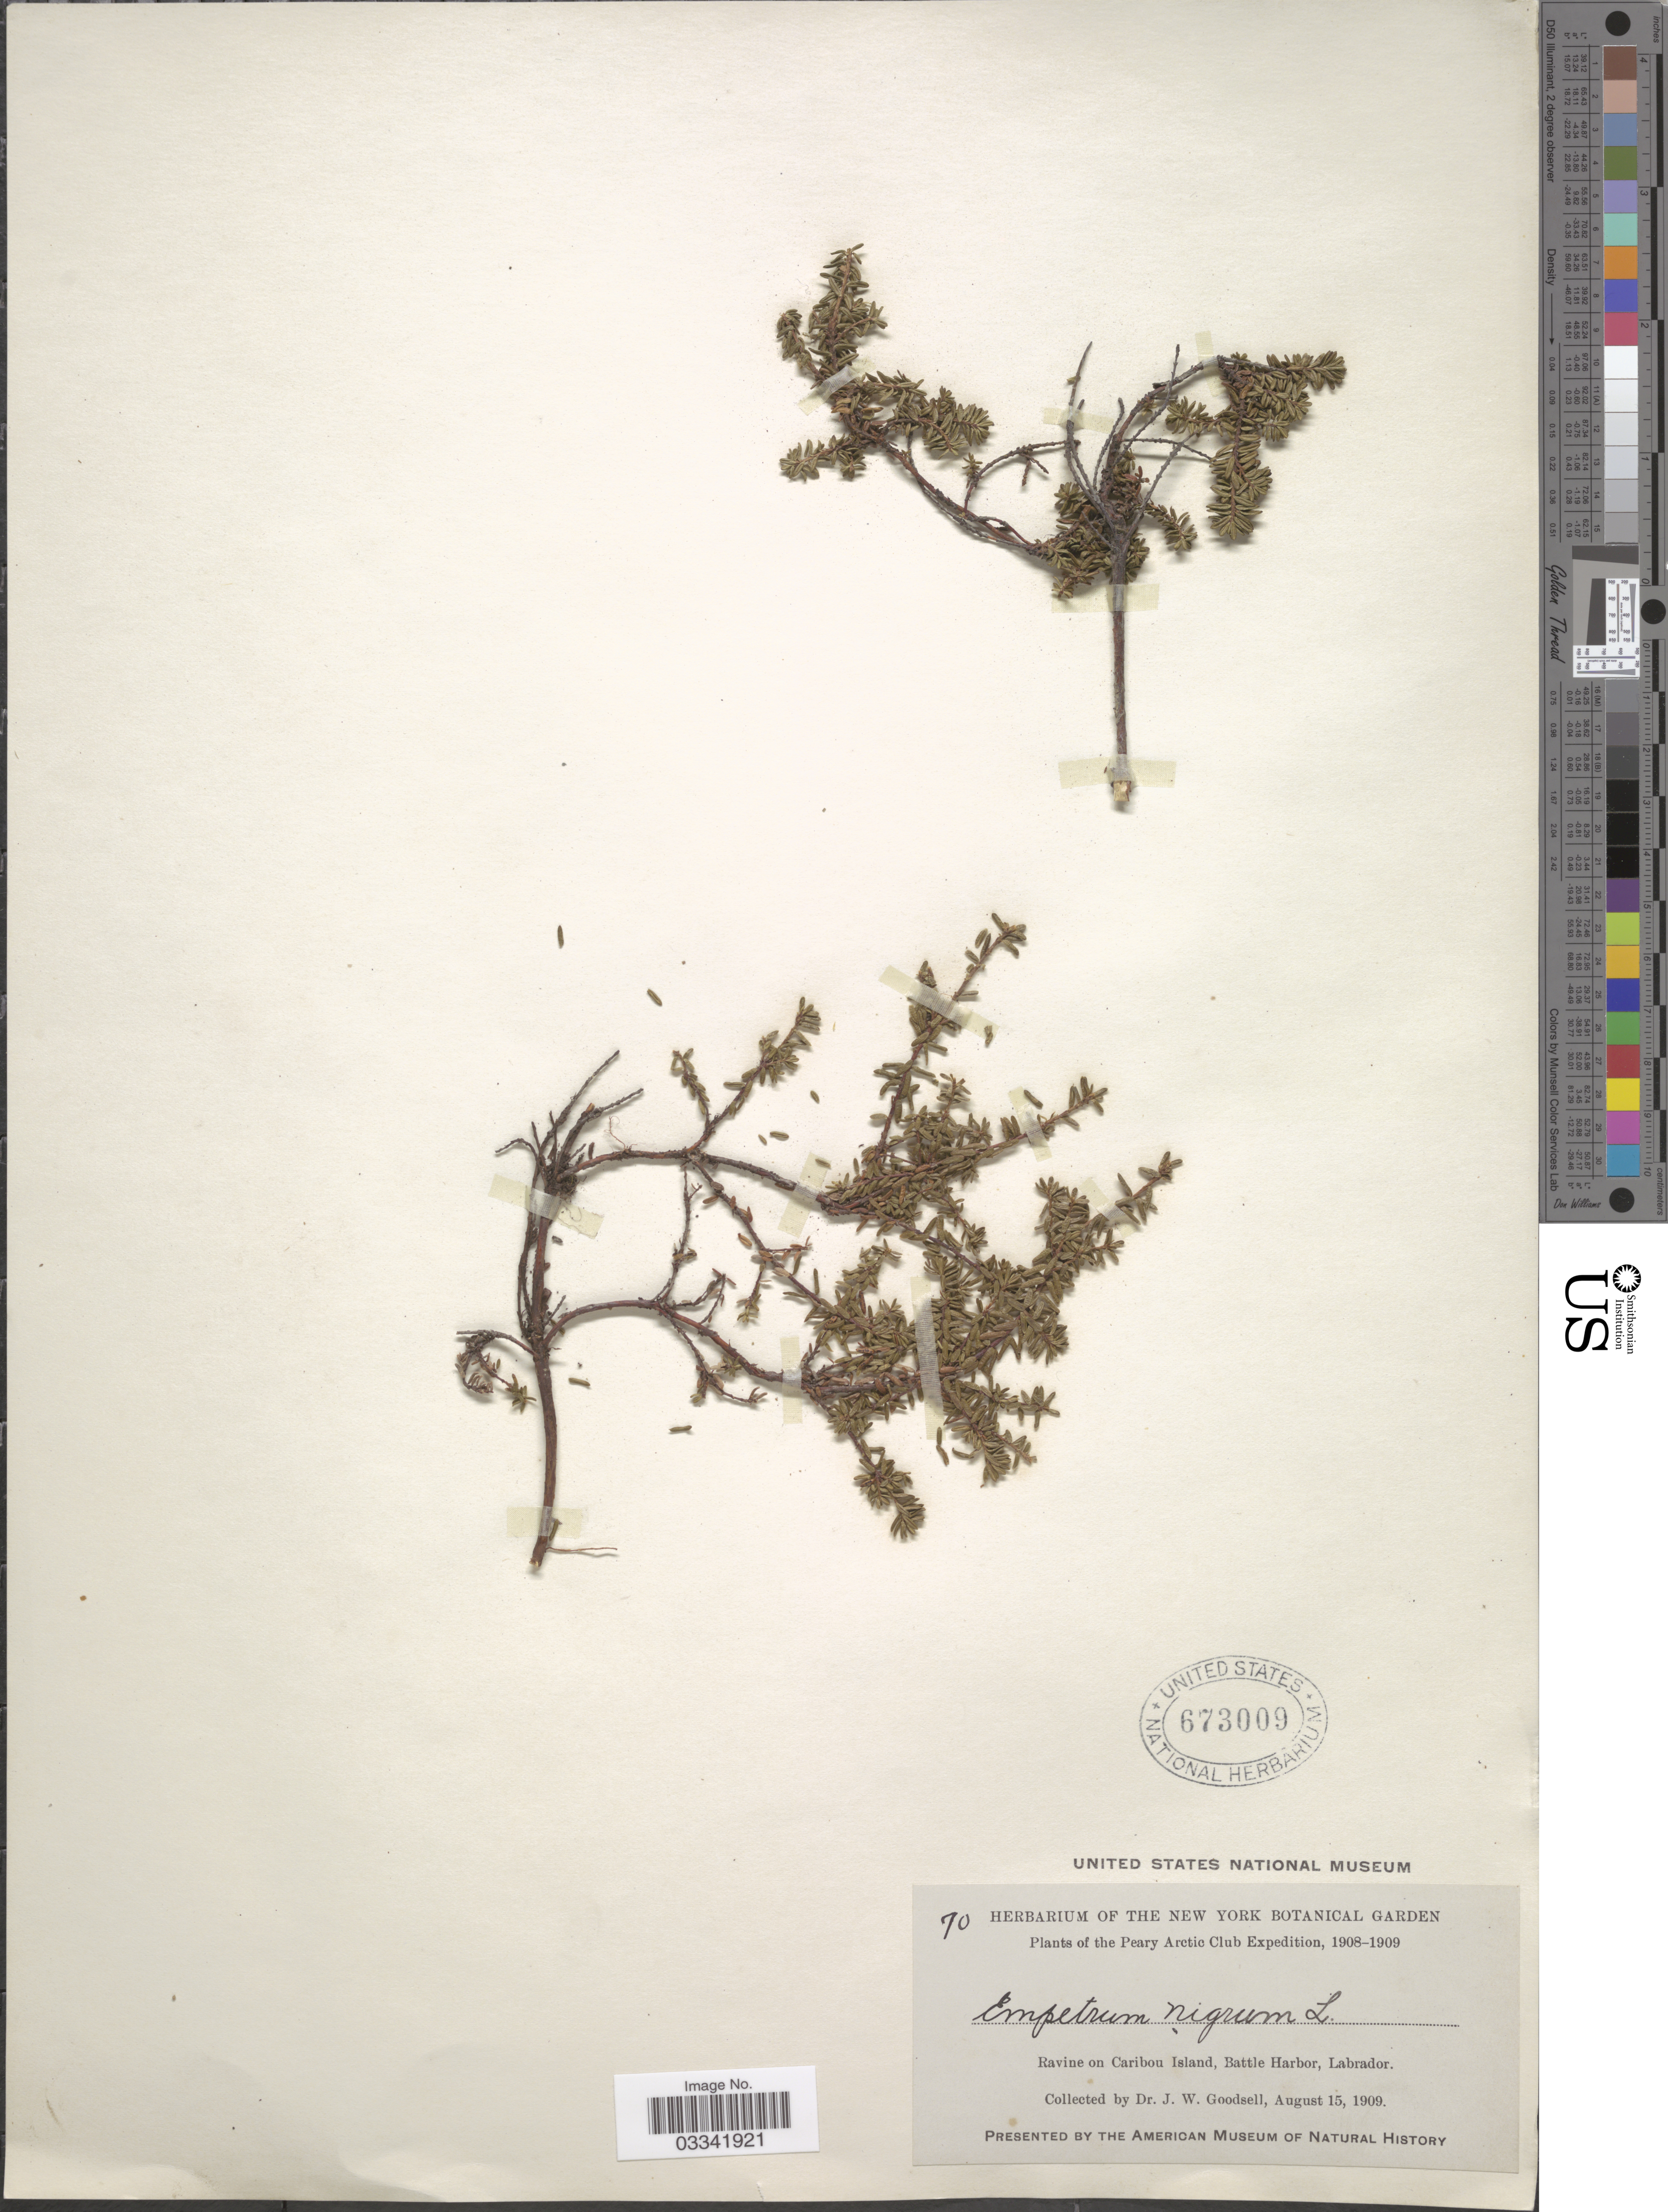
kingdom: Plantae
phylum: Tracheophyta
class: Magnoliopsida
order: Ericales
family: Ericaceae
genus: Empetrum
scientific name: Empetrum nigrum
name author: L.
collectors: J. Goodsell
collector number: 70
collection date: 1909-08-15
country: Canada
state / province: Newfoundland and Labrador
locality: Ravine on Caribou Island, Battle Harbor, Labrador.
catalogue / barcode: US 673009